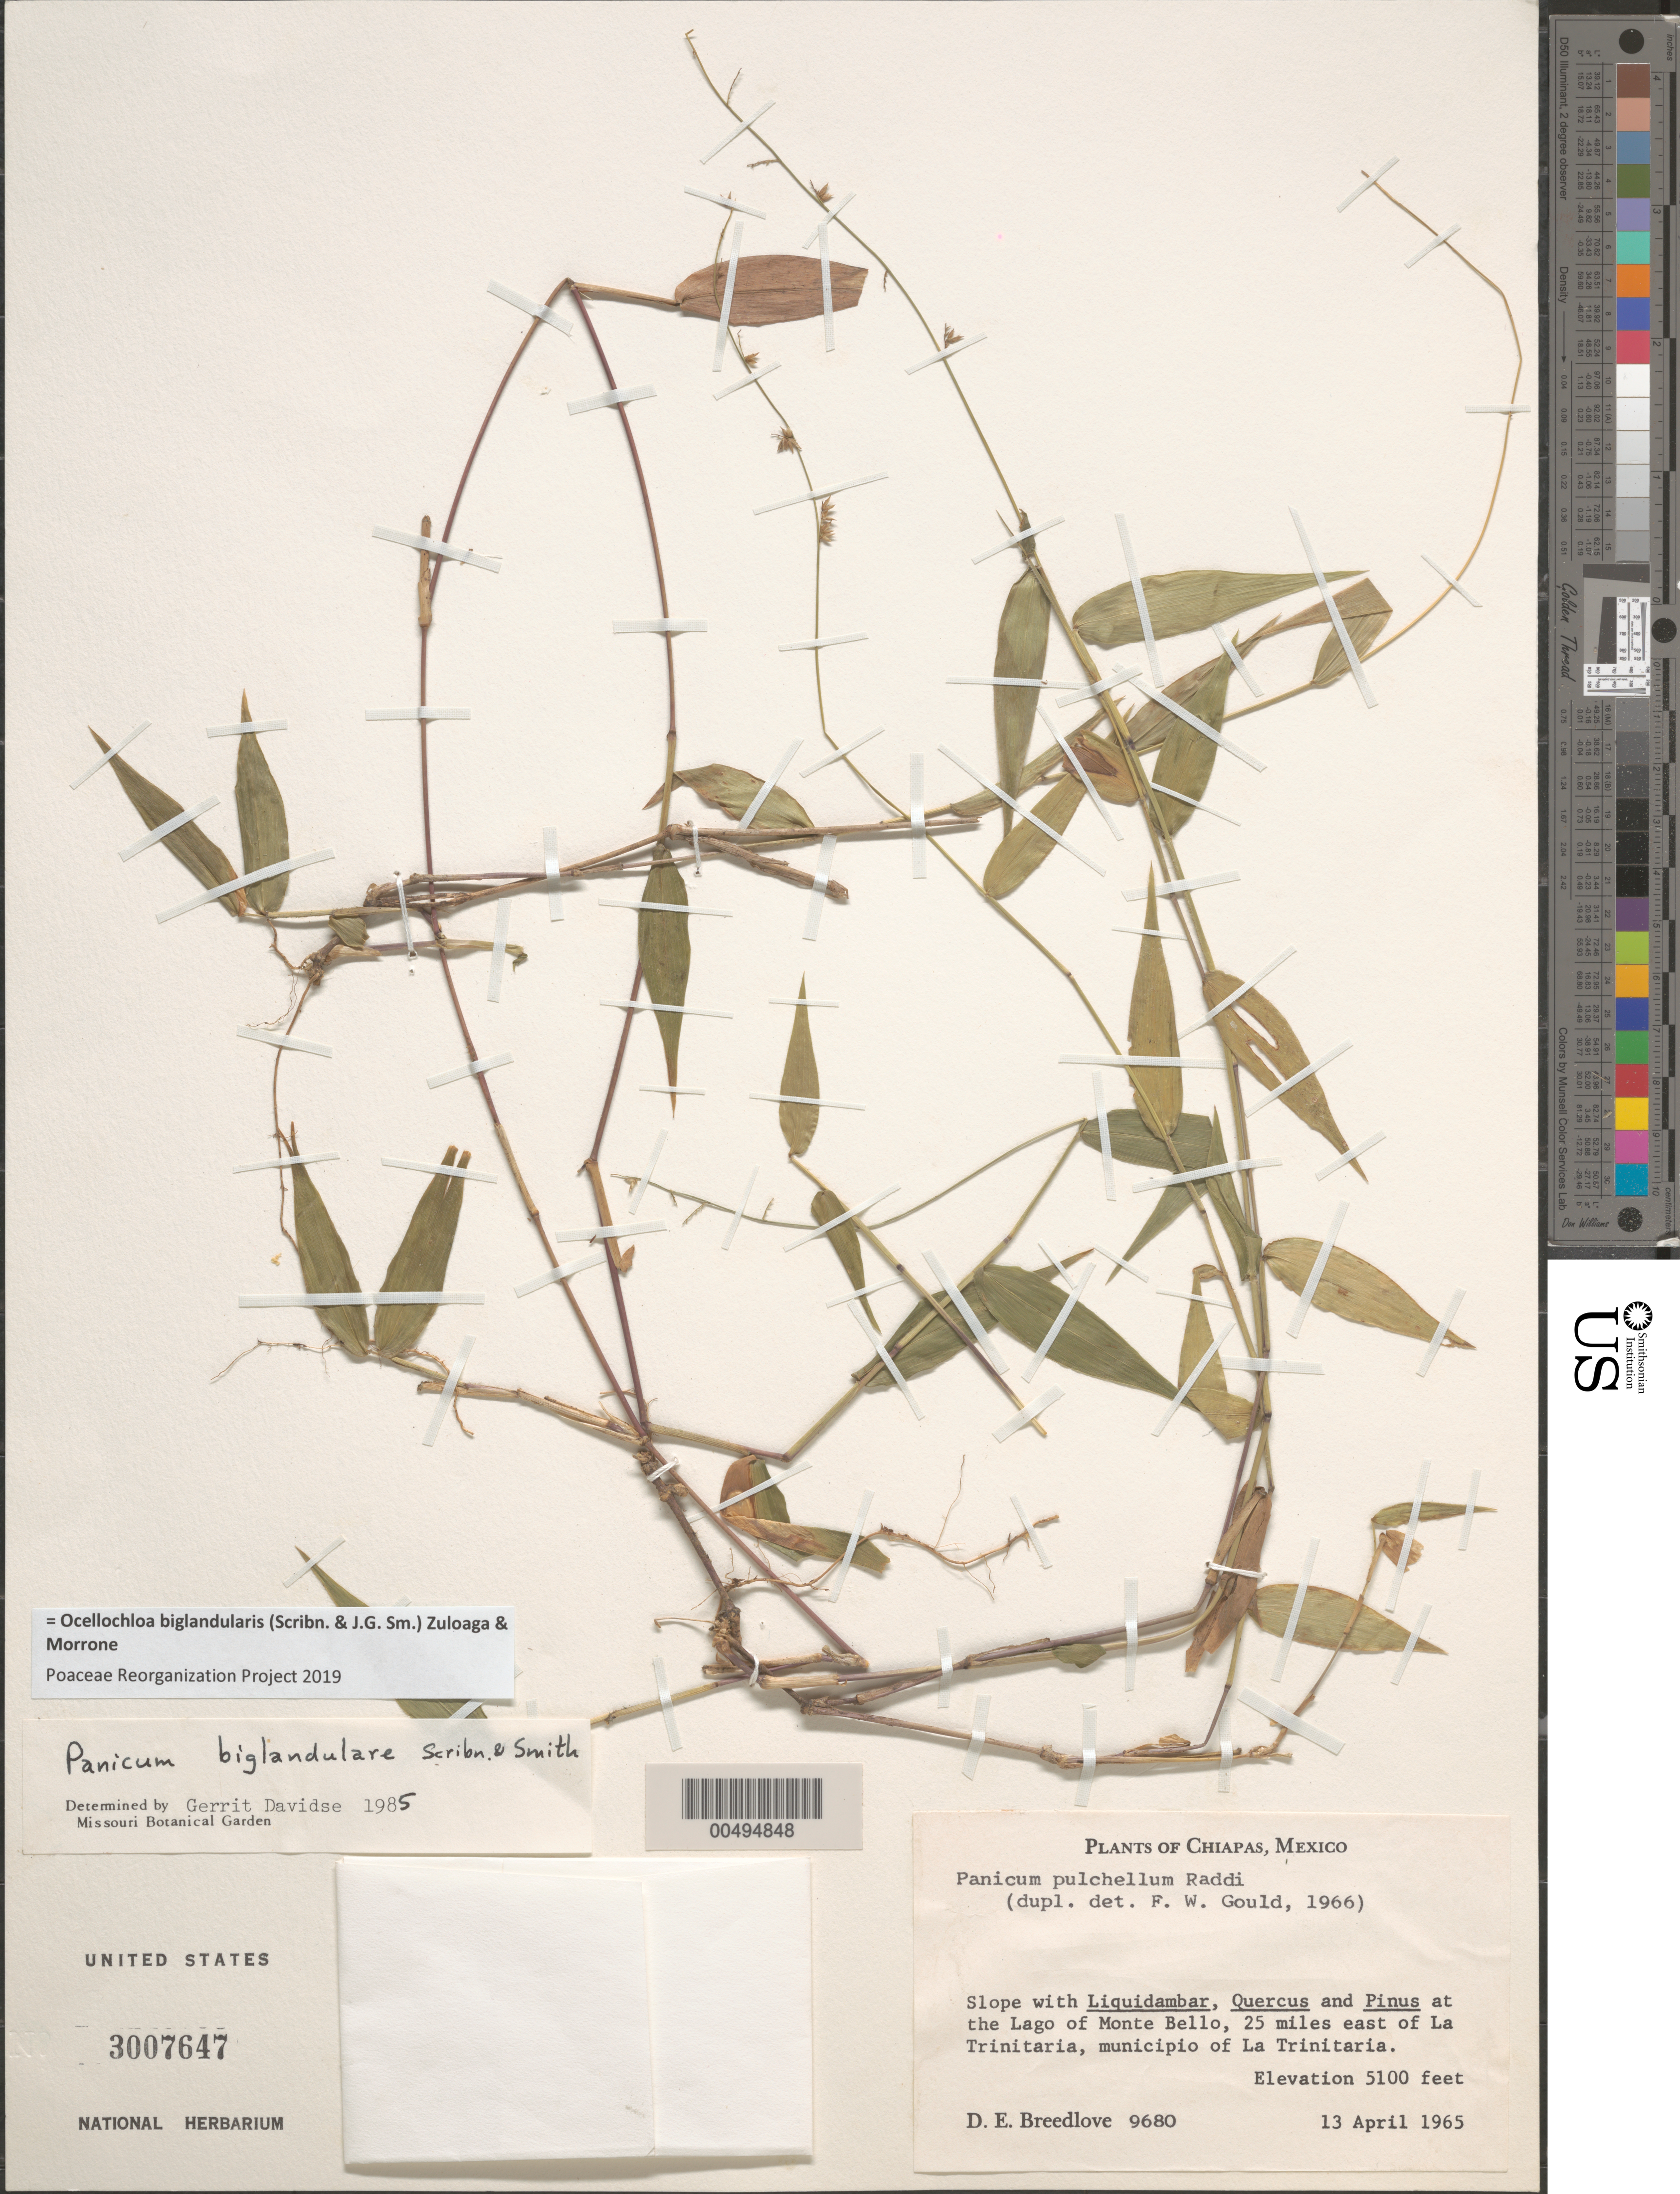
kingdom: Plantae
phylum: Tracheophyta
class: Liliopsida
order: Poales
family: Poaceae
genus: Panicum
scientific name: Panicum biglandulare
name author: Scribn. & J.G. Sm.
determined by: Davidse, Gerrit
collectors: D. E. Breedlove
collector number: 9680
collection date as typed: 13 Apr 1965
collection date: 1965-04-13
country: Mexico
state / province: Chiapas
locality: At the Lago of Monte Bello, 25 mi E of La Trinitaria, mun of La Trinitaria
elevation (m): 1554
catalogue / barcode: US 3007647